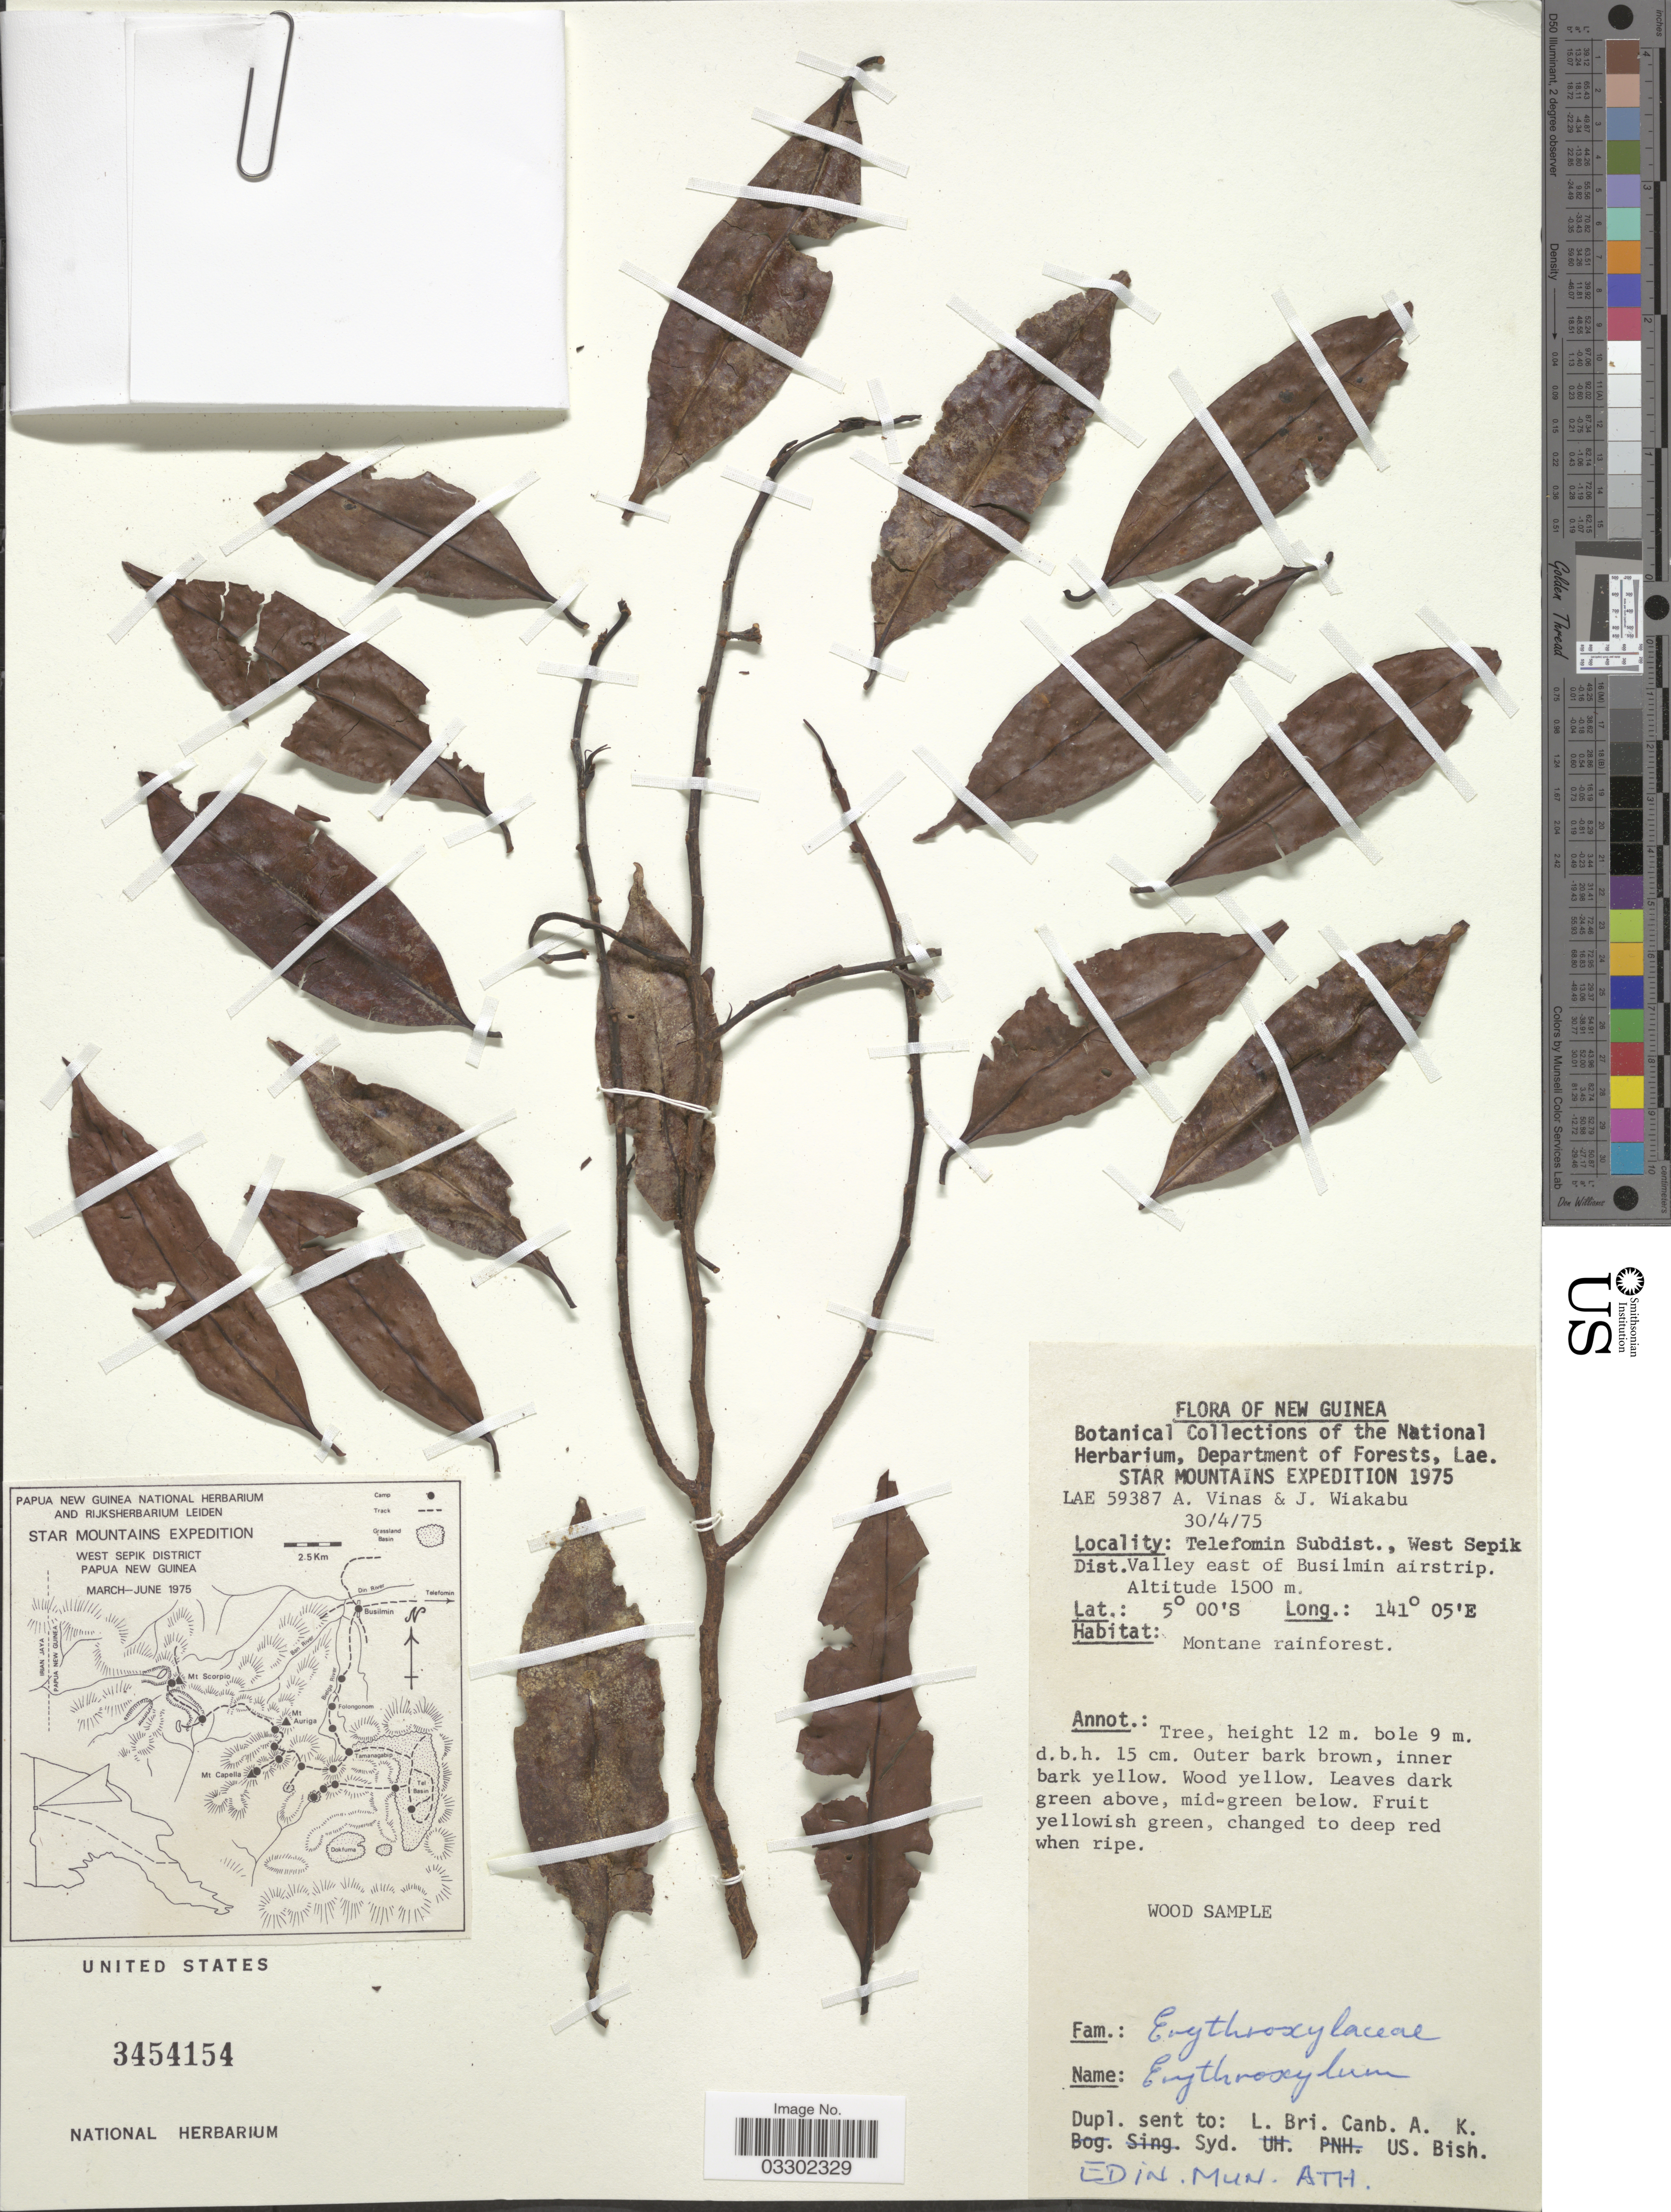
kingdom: Plantae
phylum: Tracheophyta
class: Magnoliopsida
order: Malpighiales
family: Erythroxylaceae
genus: Erythroxylum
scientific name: Erythroxylum sp.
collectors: A. Vinas & J. Wiakabu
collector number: LAE 59387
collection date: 1975-04-30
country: Papua New Guinea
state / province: Sandaun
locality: New Guinea. Telefomin Subdist., West Sepik Dist. Valley east of Busil,in airstrip.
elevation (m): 1500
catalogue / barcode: US 3454154